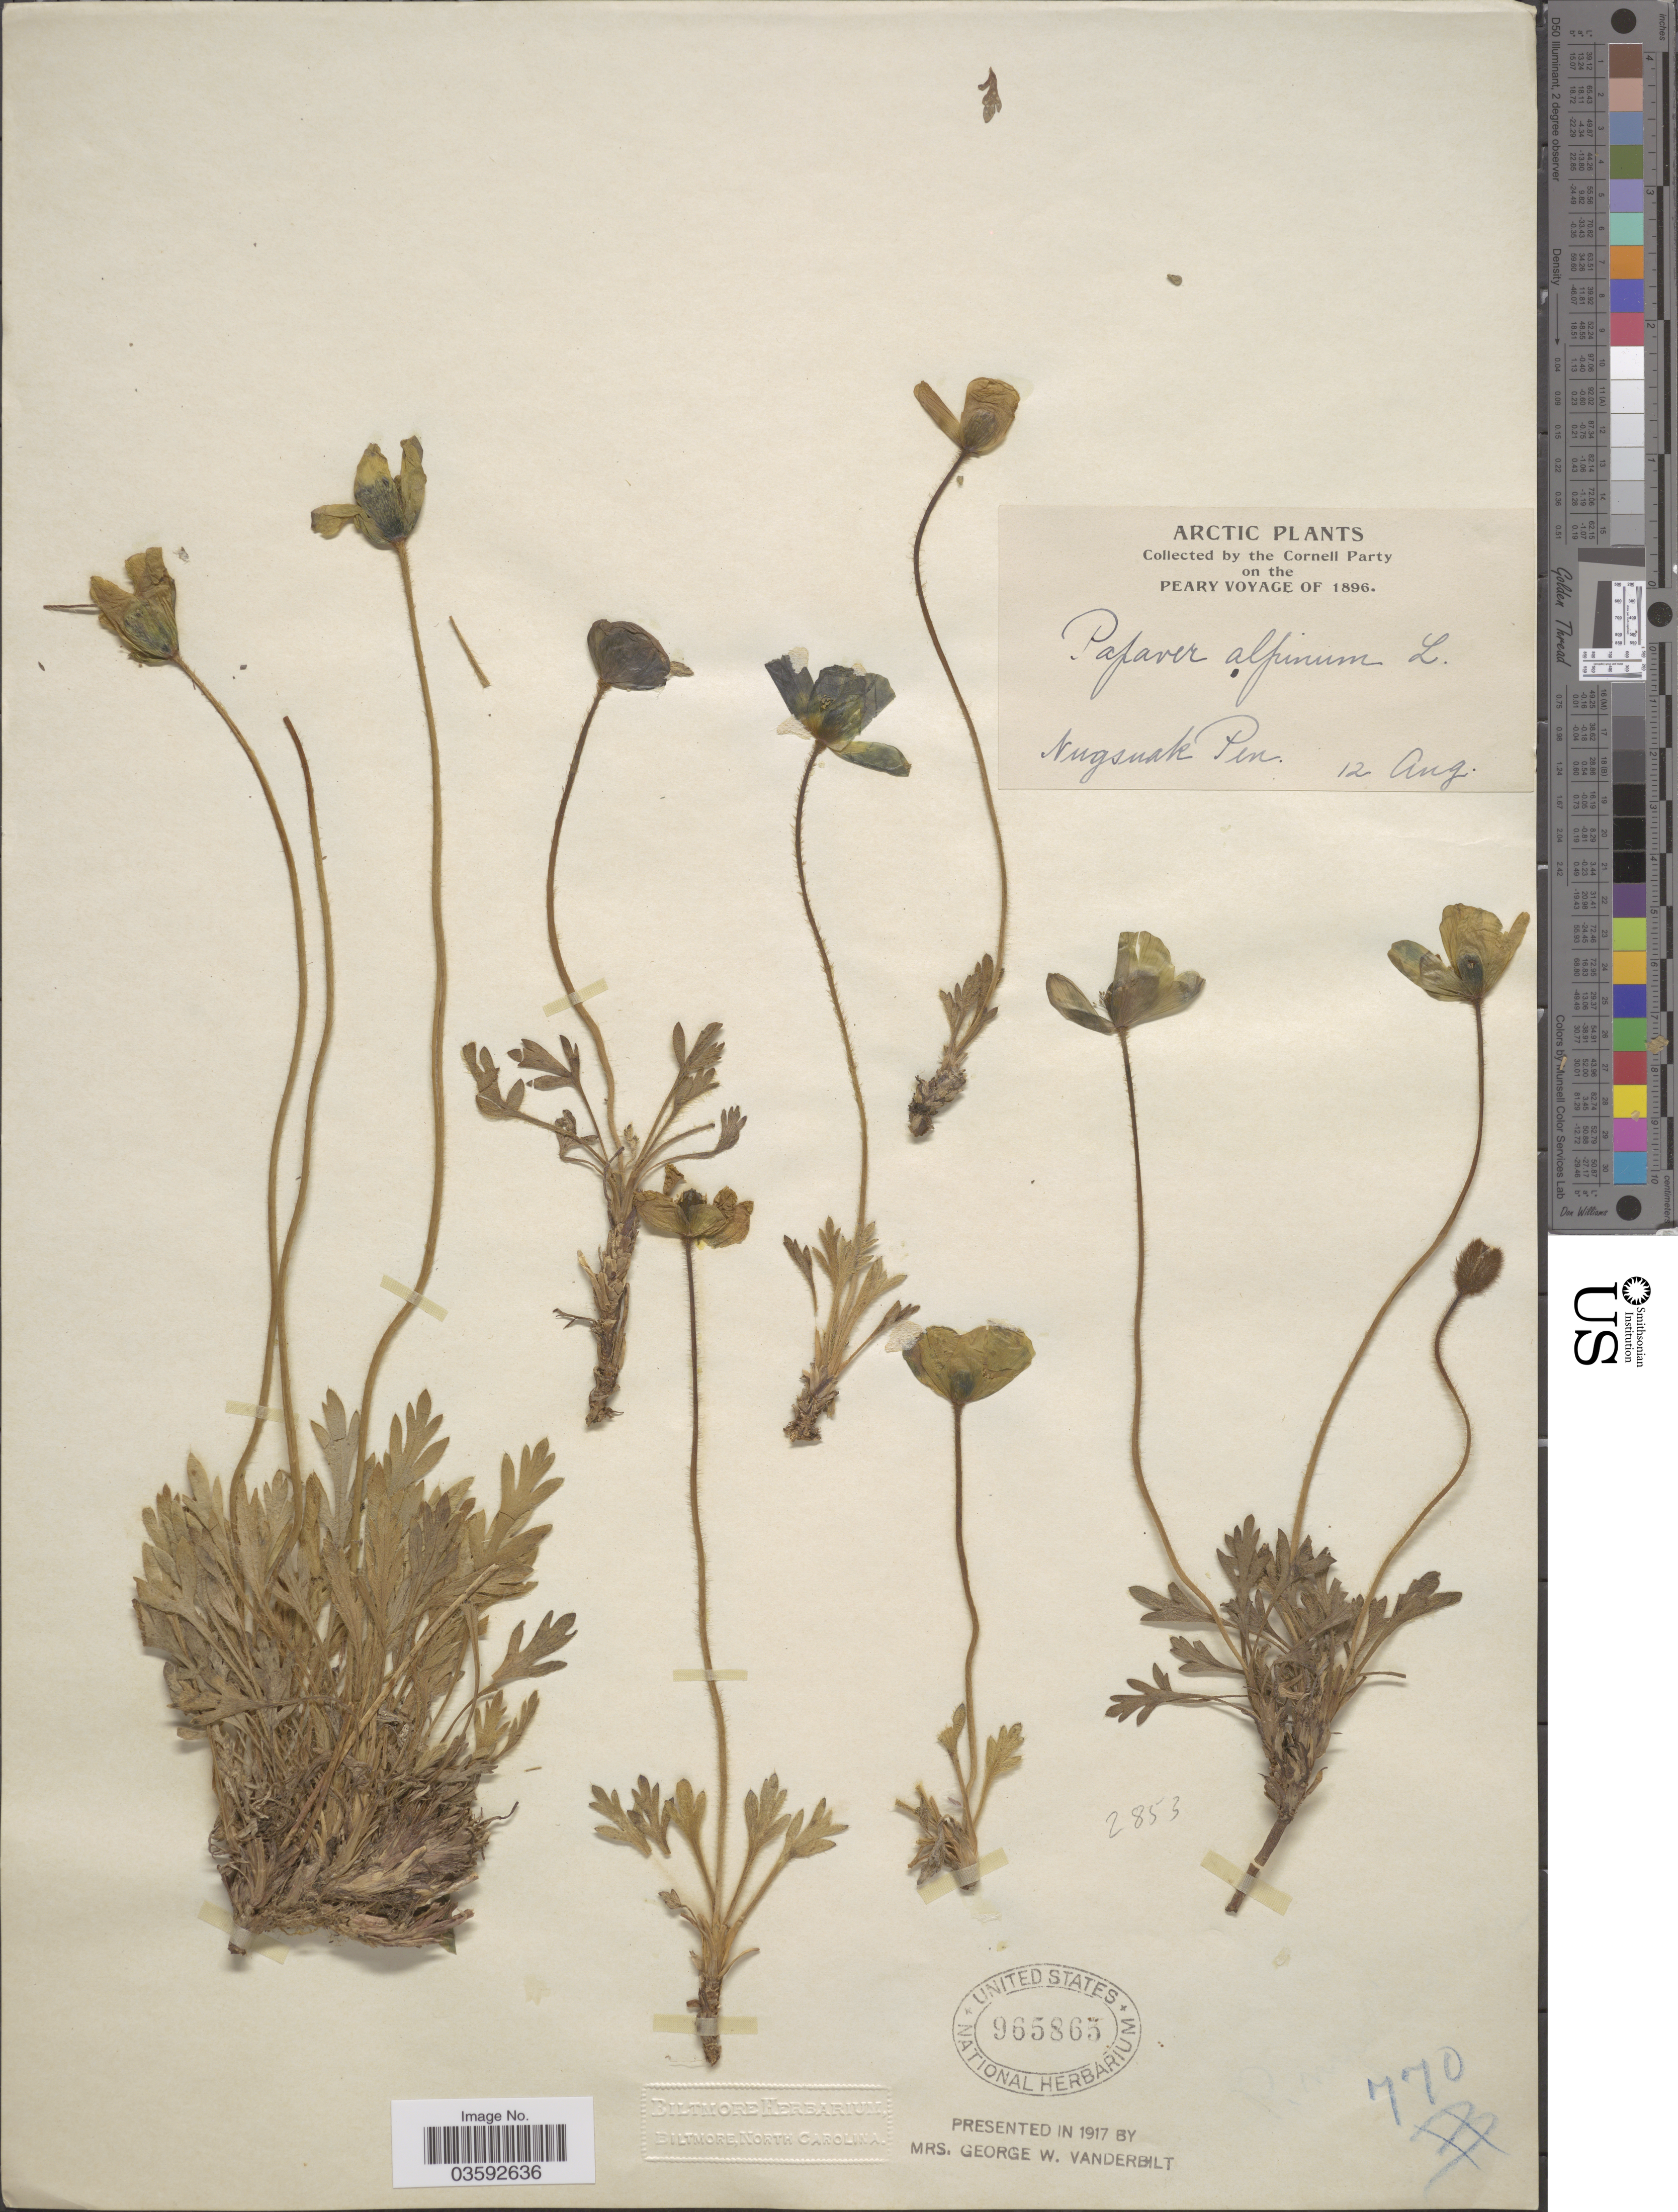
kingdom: Plantae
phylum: Tracheophyta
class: Magnoliopsida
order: Ranunculales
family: Papaveraceae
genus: Papaver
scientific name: Papaver argemone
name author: L.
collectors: Cornell Party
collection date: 1896-08-12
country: Greenland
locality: Arctic. Nugsuak Pen.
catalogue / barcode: US 965863